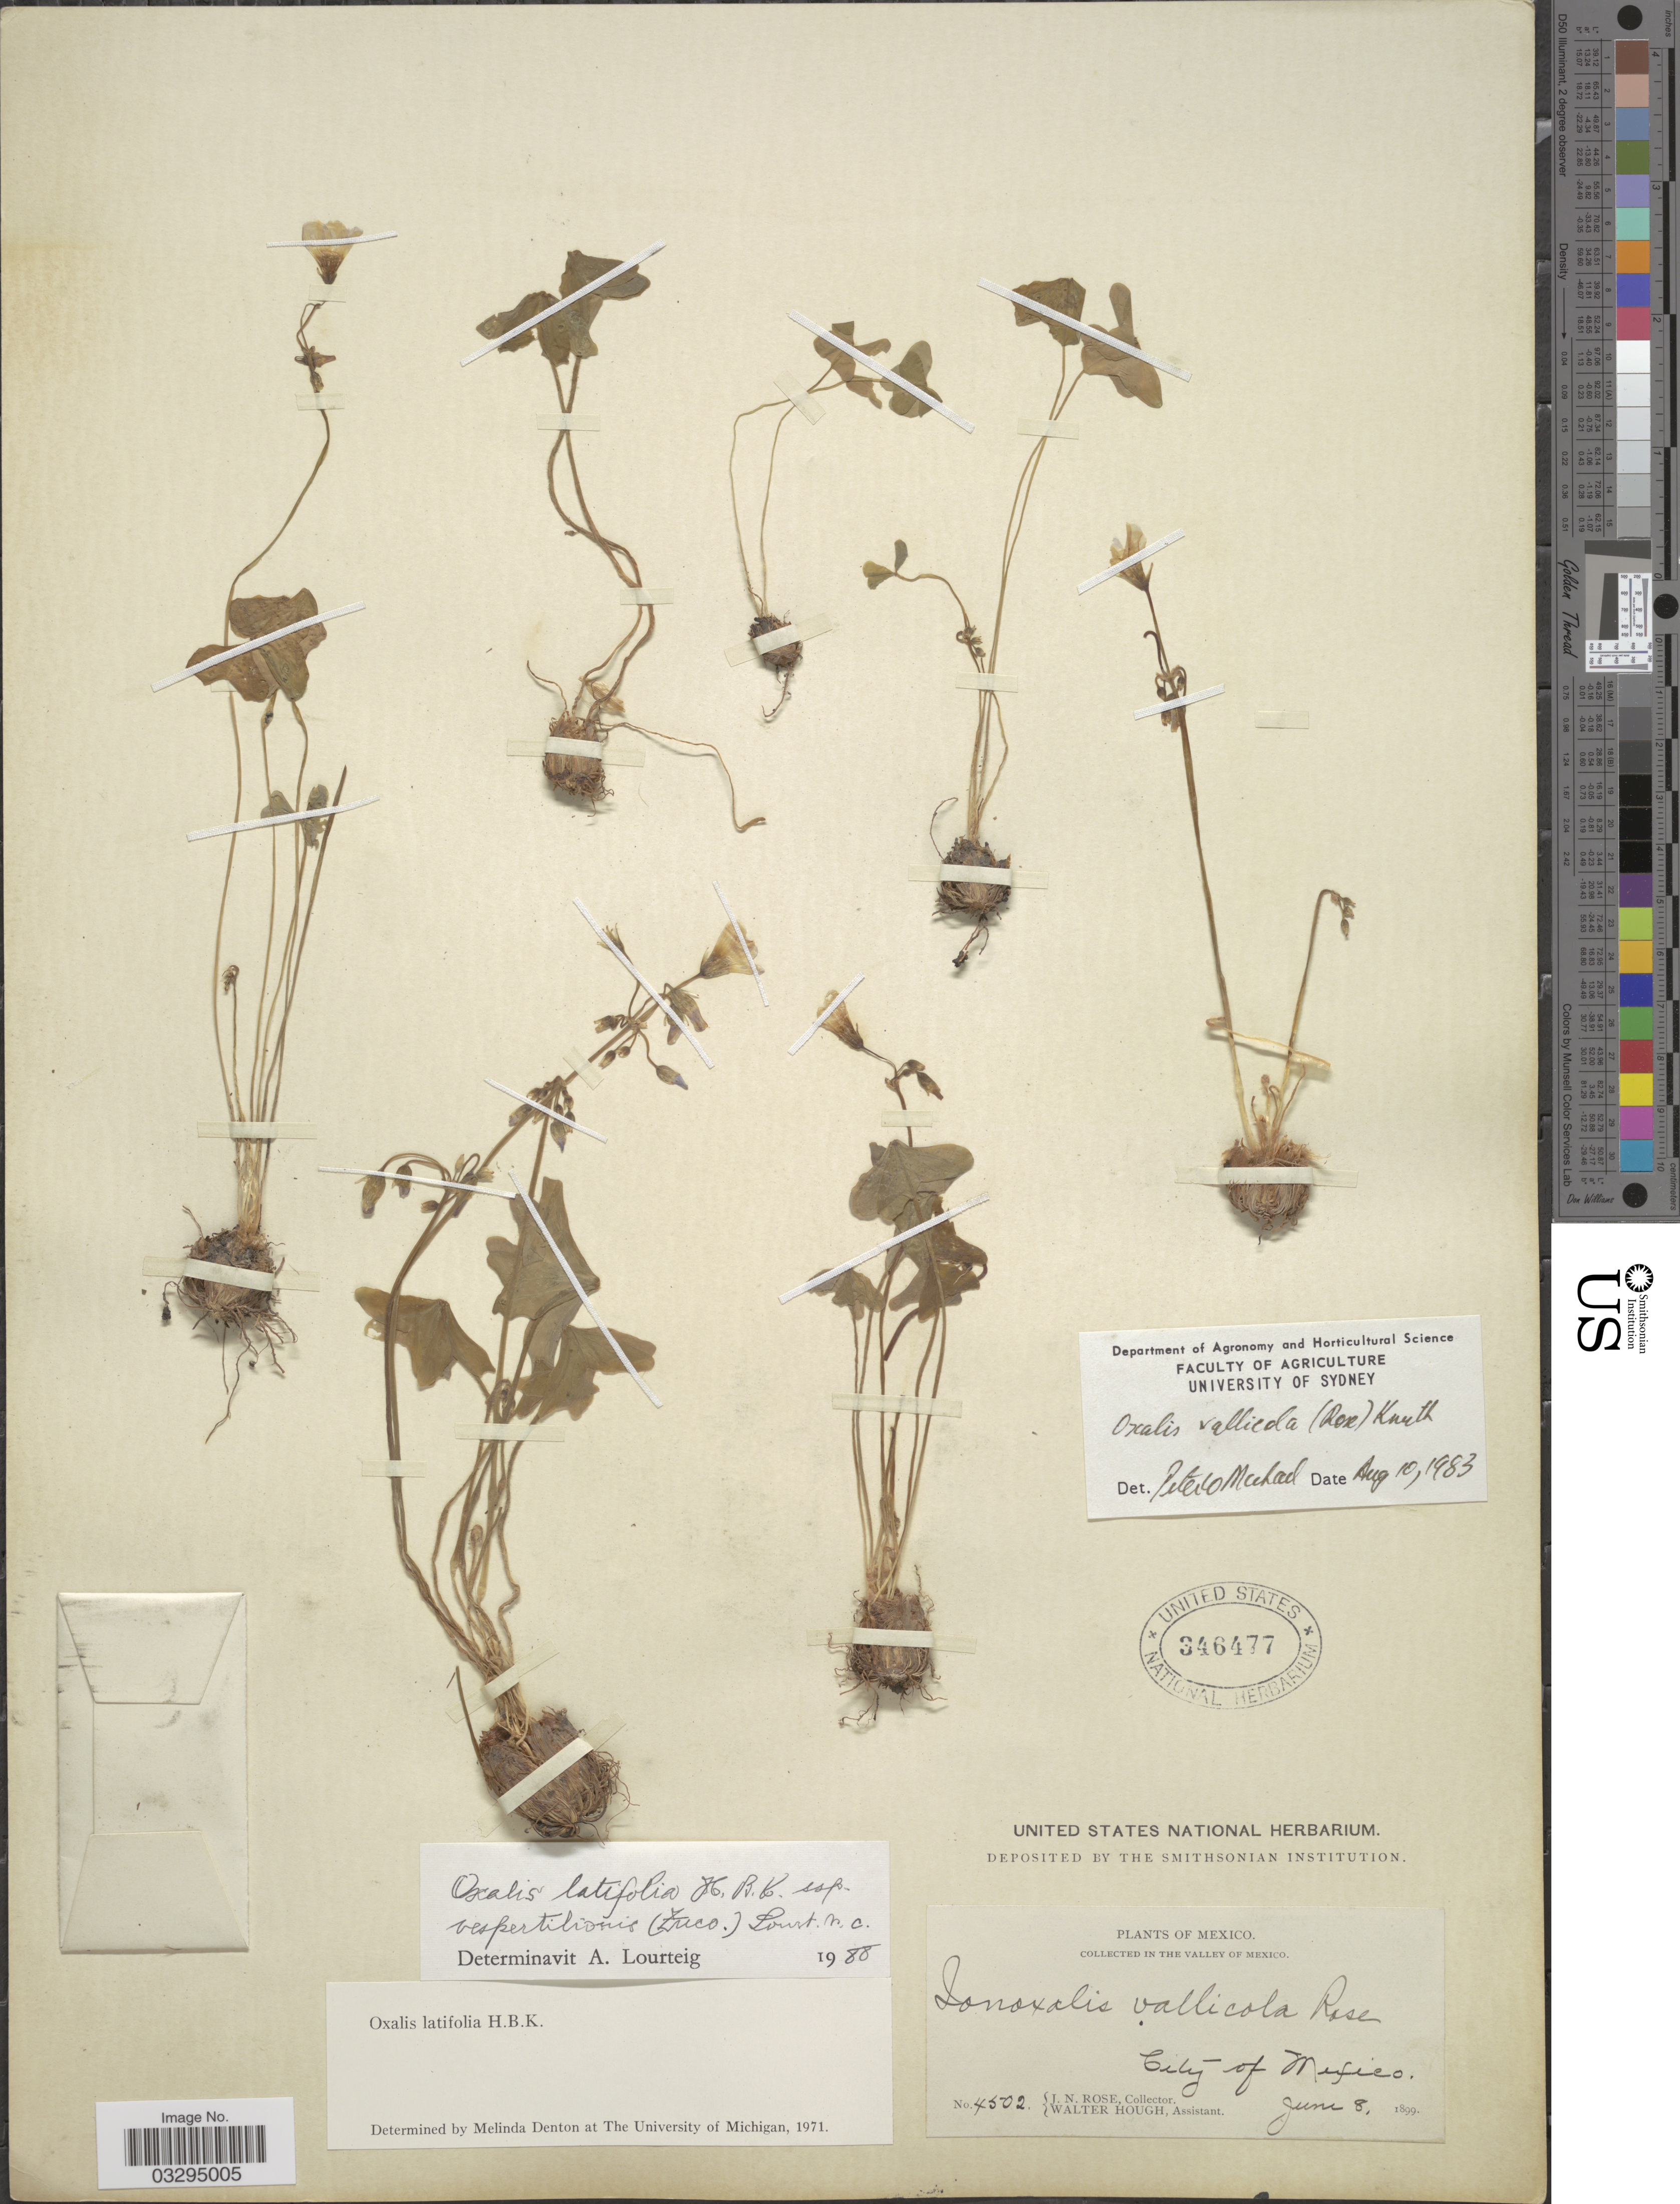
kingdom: Plantae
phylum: Tracheophyta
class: Magnoliopsida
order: Oxalidales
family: Oxalidaceae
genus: Oxalis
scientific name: Oxalis latifolia subsp. vespertilionis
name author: (Zucc.) Lourteig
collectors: J. N. Rose & W. Hough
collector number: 4502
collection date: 1899-06-08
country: Mexico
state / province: México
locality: Collected in the Valley of Mexico. City of Mexico.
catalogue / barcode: US 346477